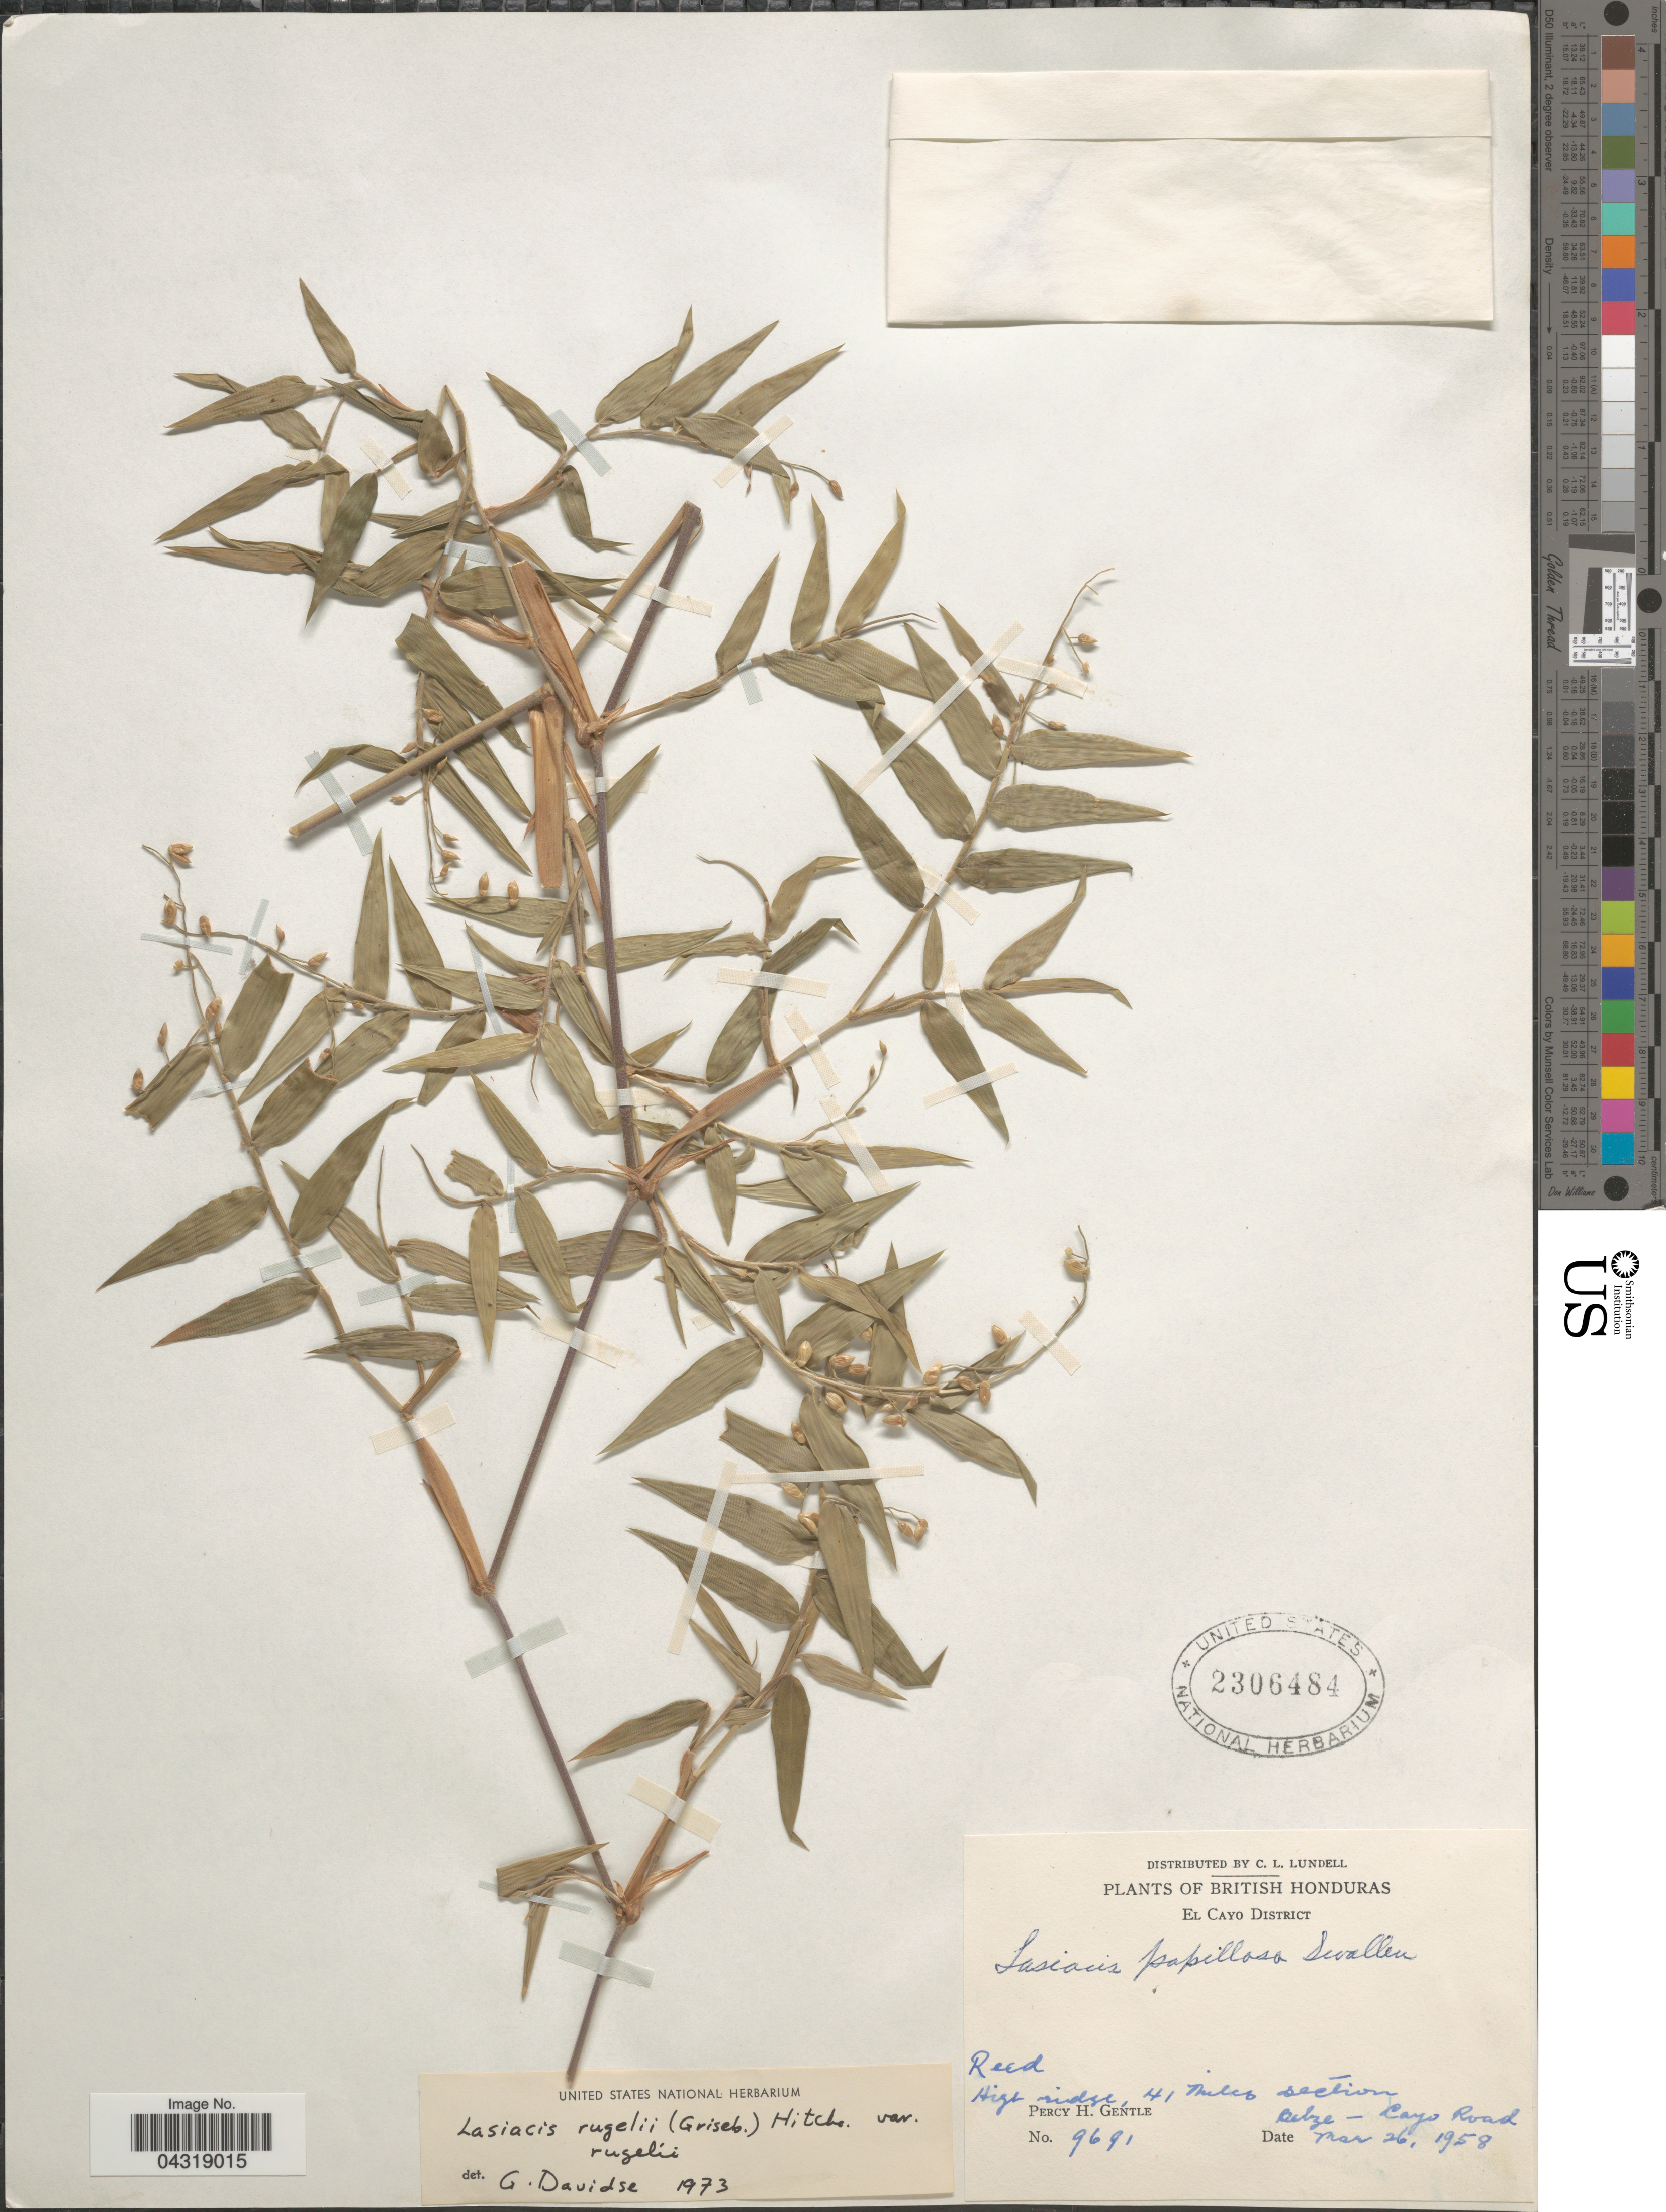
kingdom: Plantae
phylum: Tracheophyta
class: Liliopsida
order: Poales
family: Poaceae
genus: Lasiacis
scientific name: Lasiacis rugelii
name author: (Griseb.) Hitchc.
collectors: P. H. Gentle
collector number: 9691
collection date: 1958-03-26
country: Belize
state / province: Cayo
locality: British Honduras. El Cayo District. High ridge, 41 miles section. Belze-Cayo Road.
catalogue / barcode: US 2306484